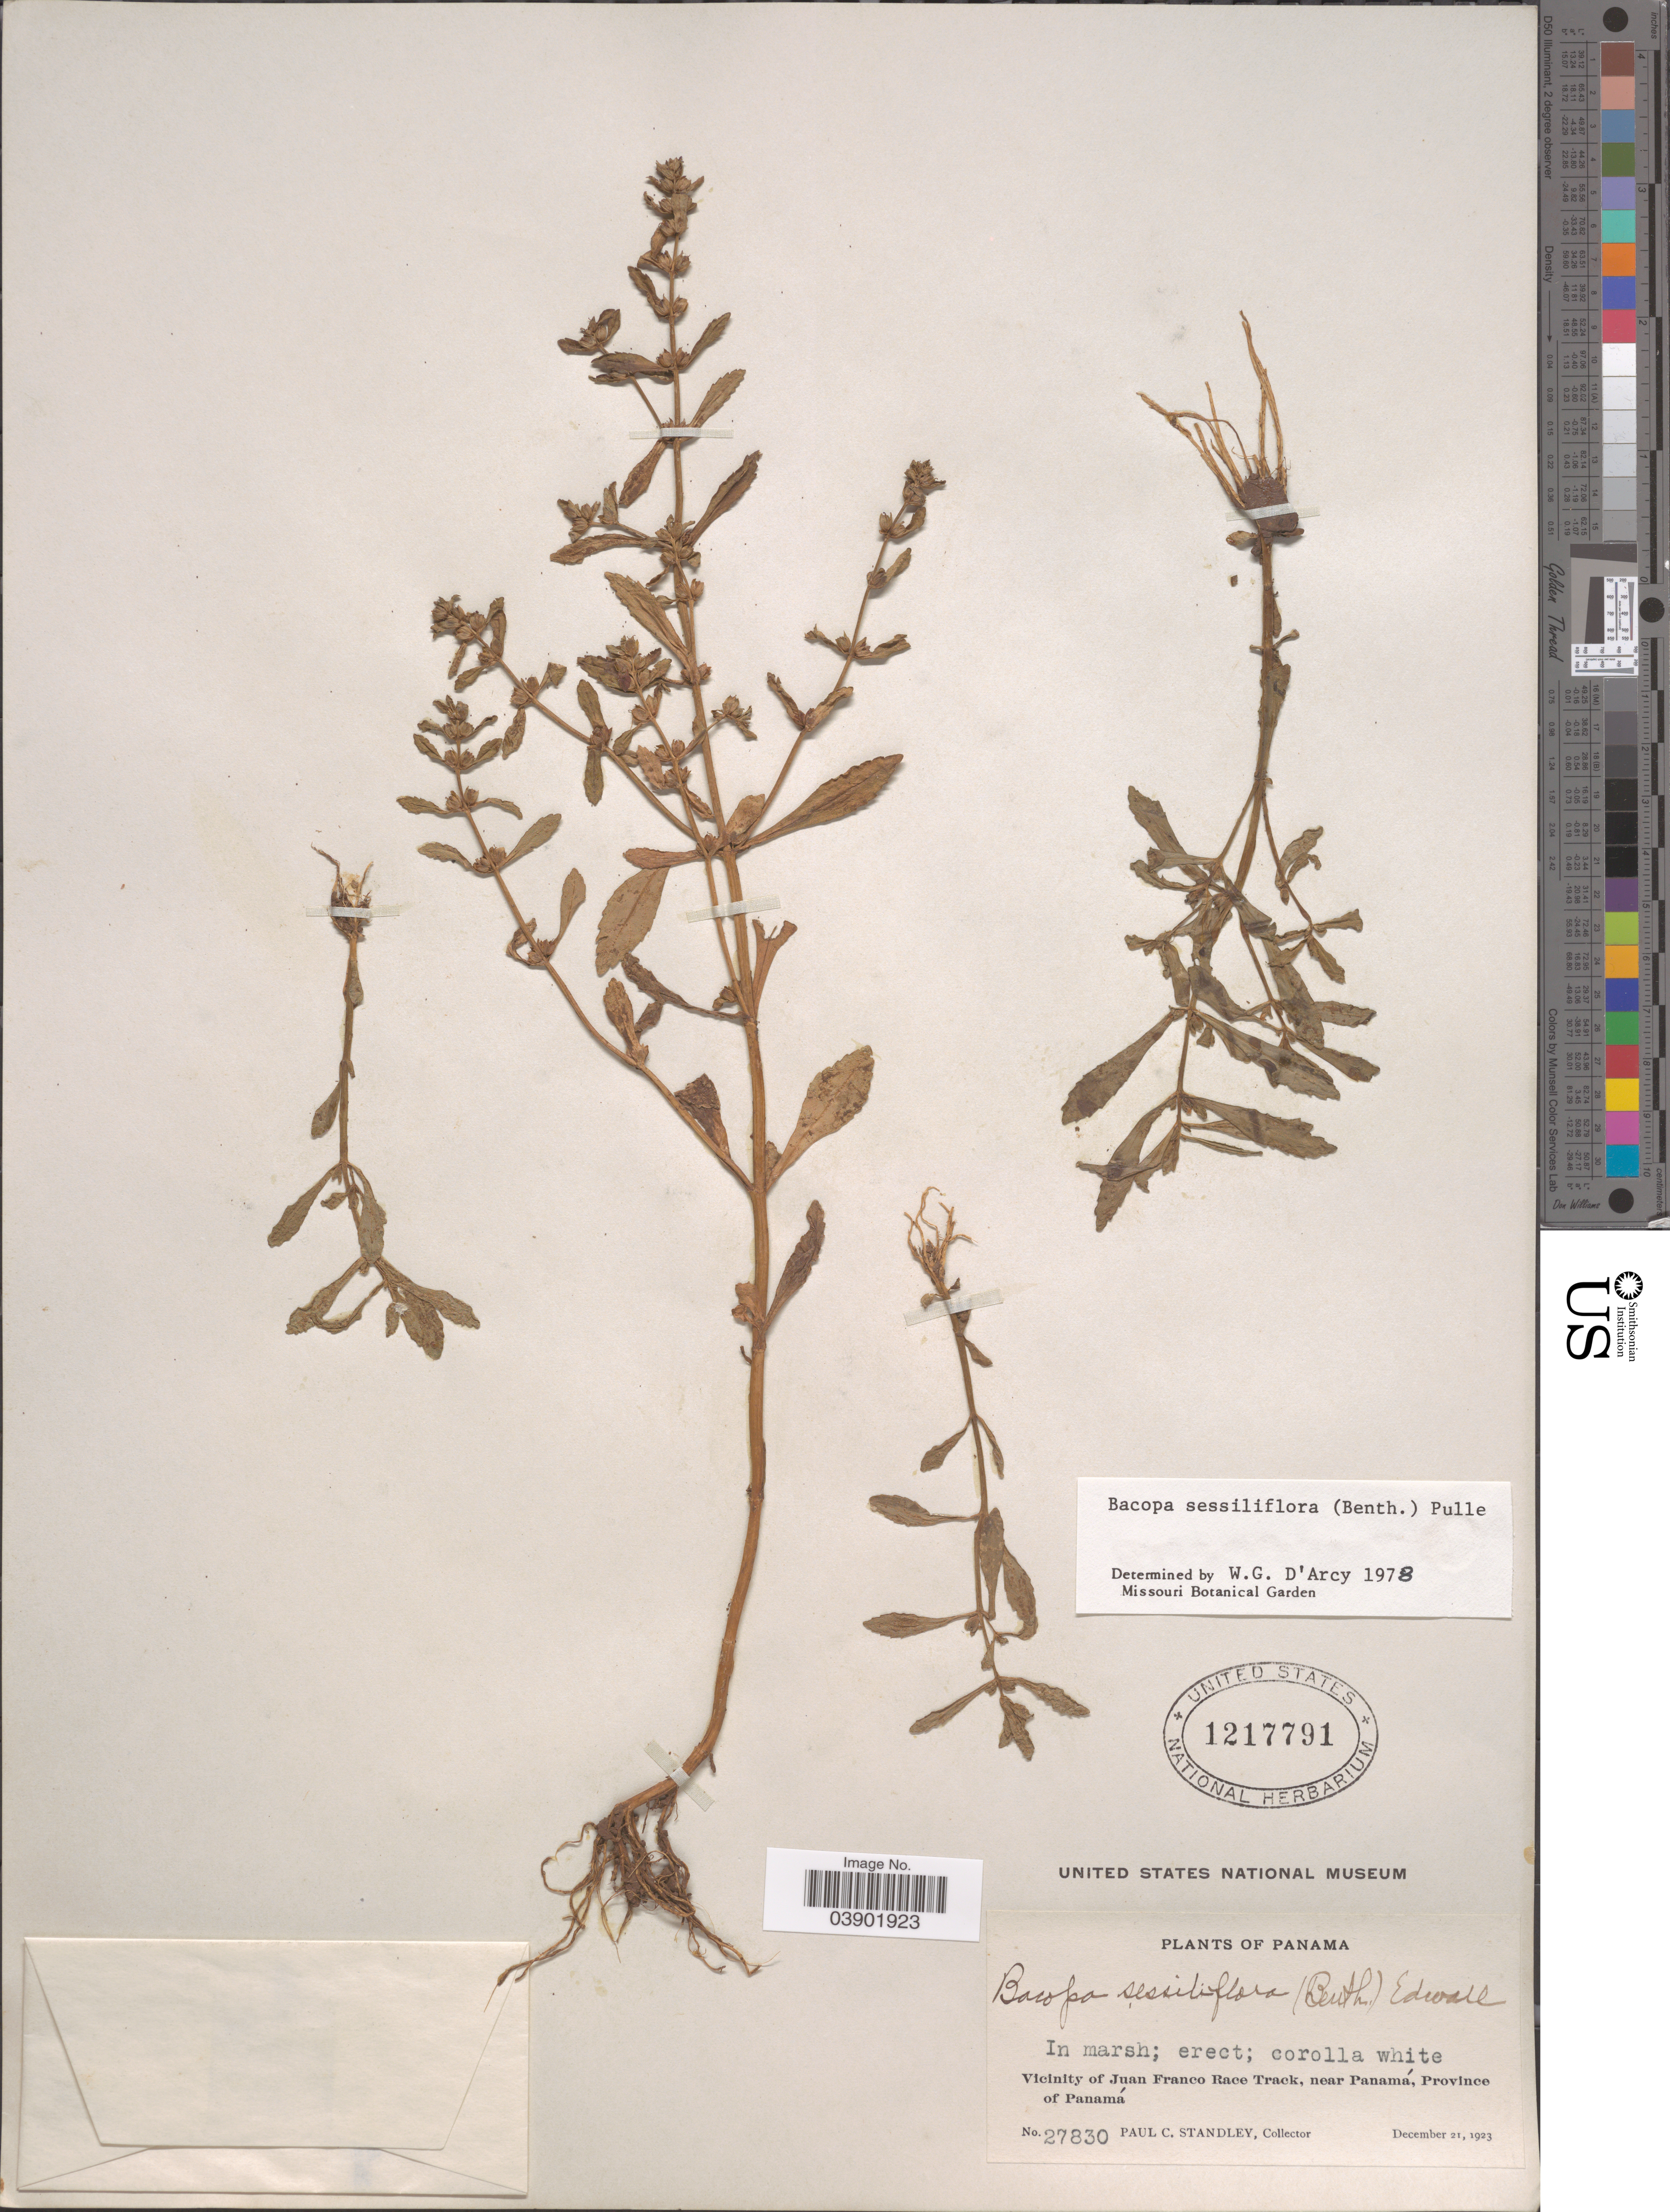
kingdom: Plantae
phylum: Tracheophyta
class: Magnoliopsida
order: Lamiales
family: Plantaginaceae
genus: Bacopa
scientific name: Bacopa sessiliflora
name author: (Benth.) Edwall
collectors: P. C. Standley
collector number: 27830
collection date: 1923-12-21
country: Panama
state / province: Panamá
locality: Vicinity of Juan Franco Race Track, near Panamá.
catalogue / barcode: US 1217791